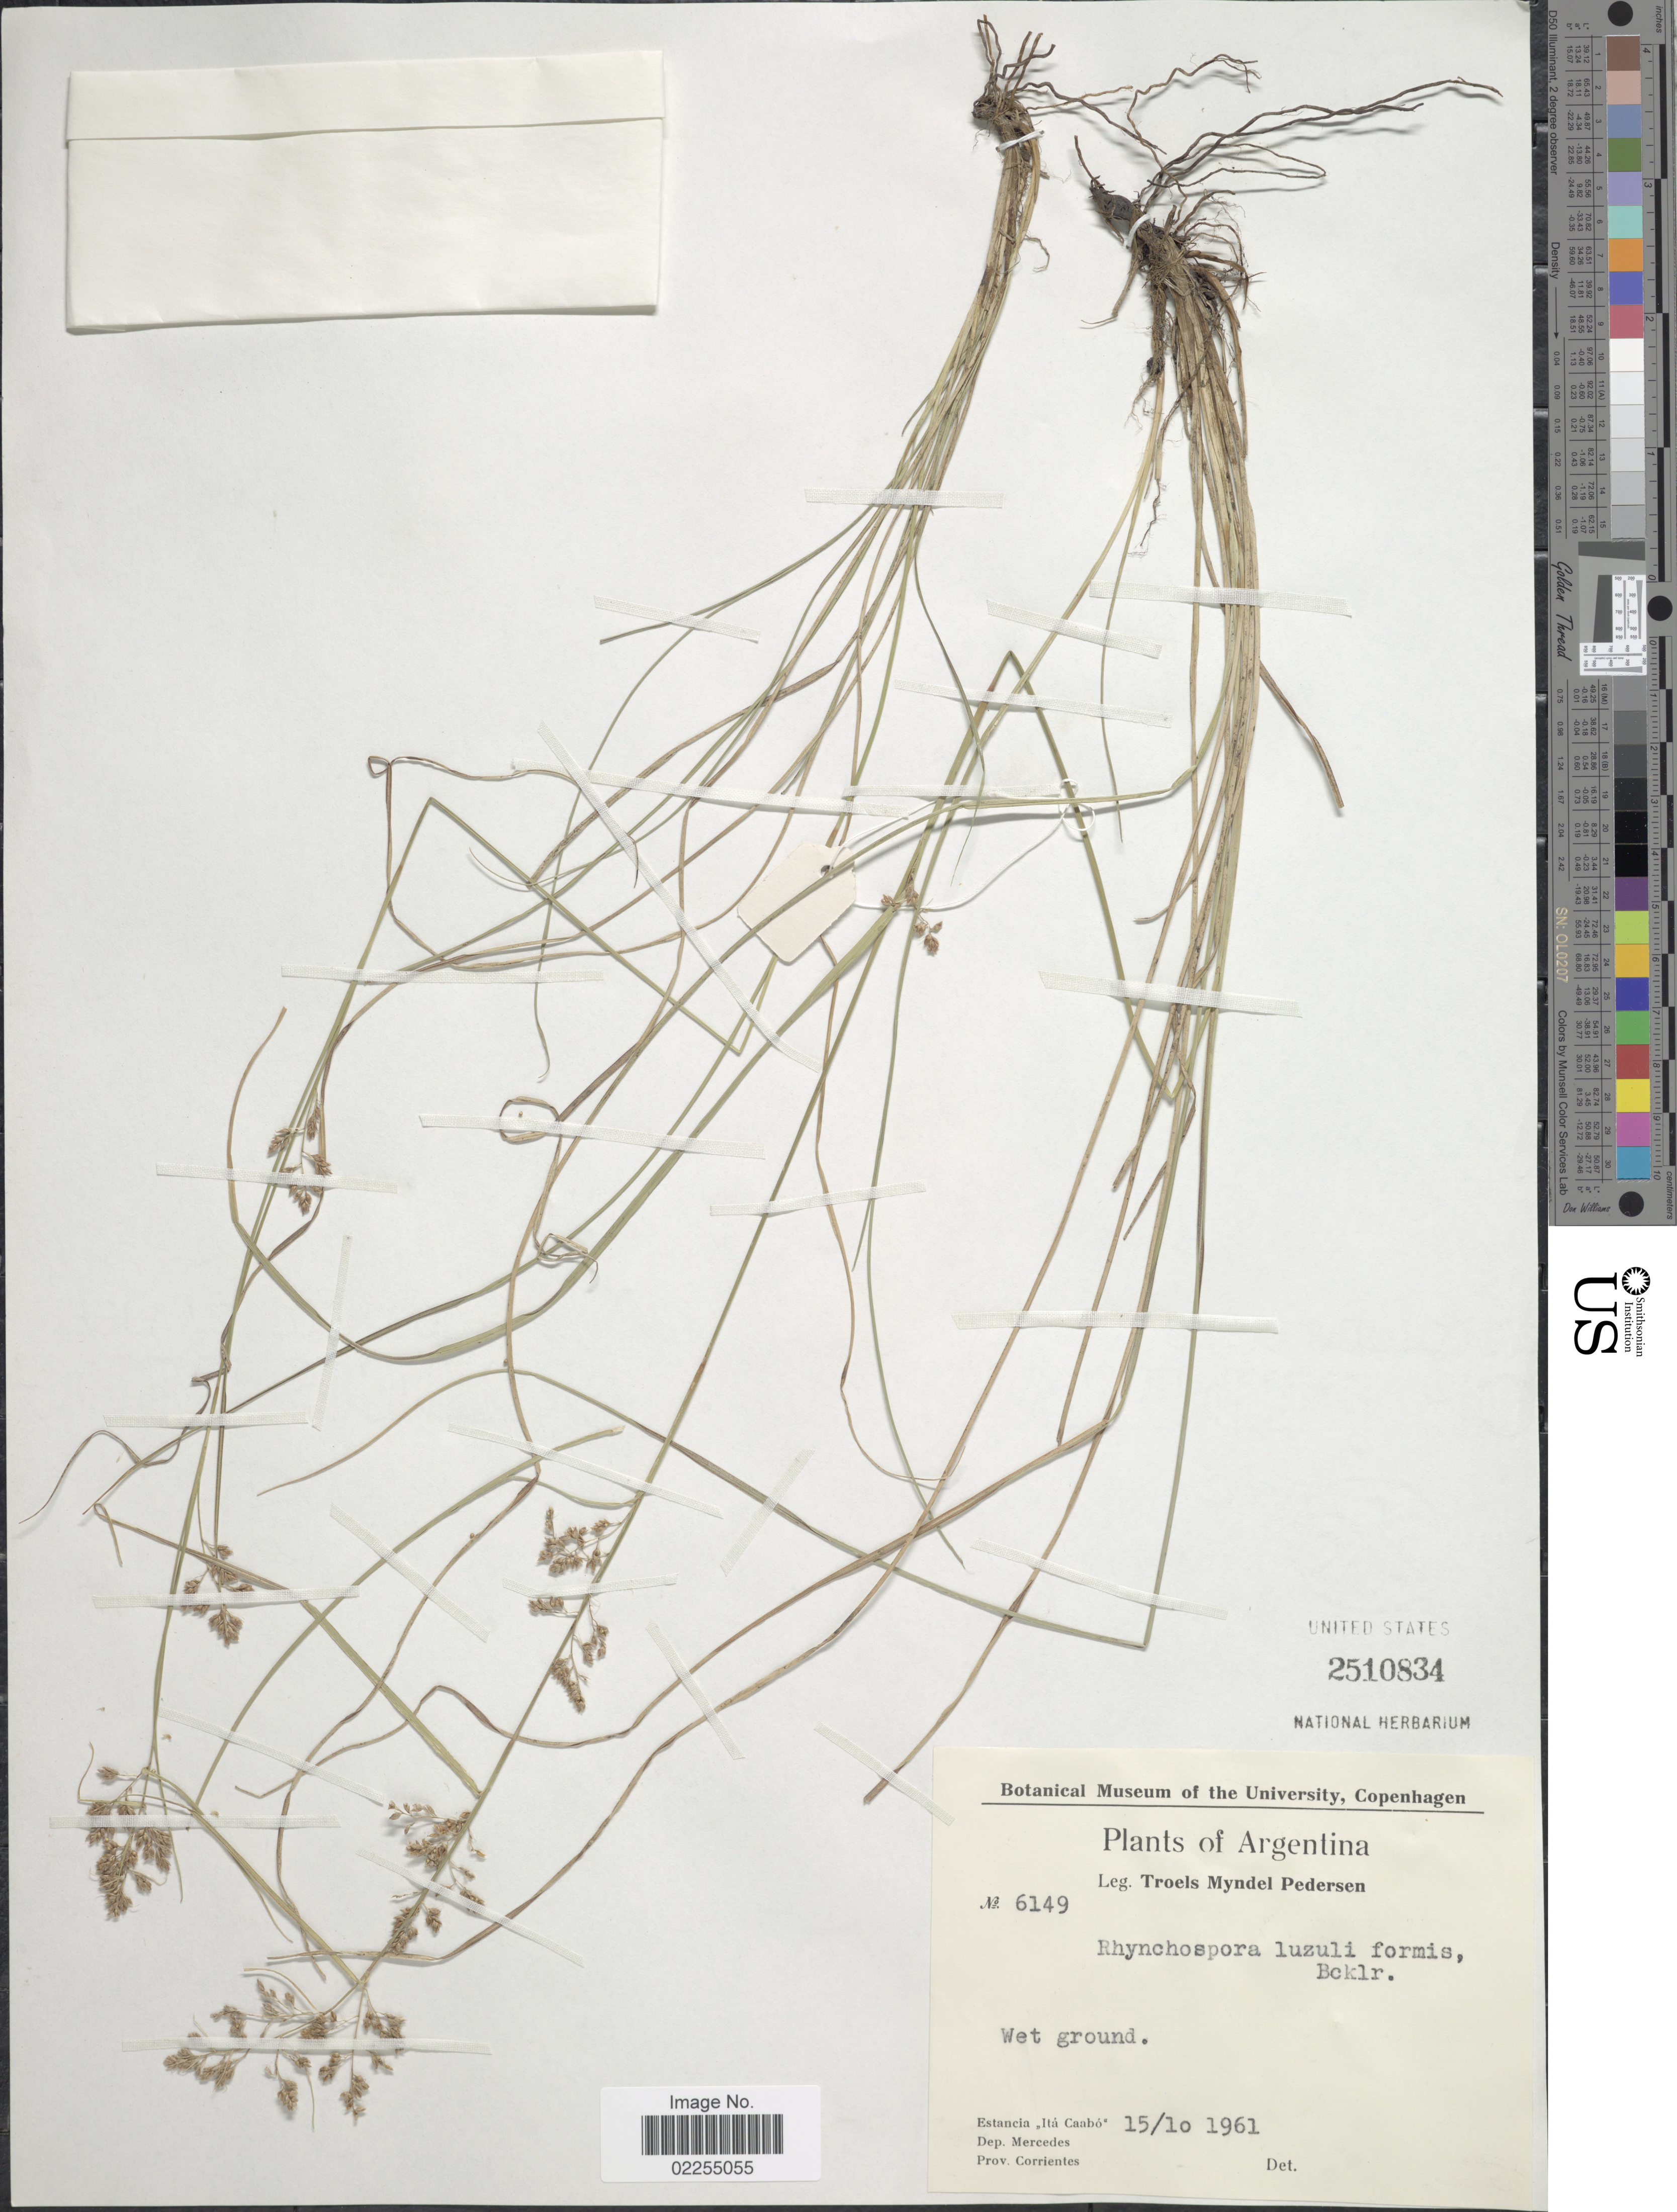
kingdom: Plantae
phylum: Tracheophyta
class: Liliopsida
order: Poales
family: Cyperaceae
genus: Rhynchospora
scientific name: Rhynchospora megapotamica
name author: (A. Spreng.) H. Pfeiff.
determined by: Filho, P. J. S. Silva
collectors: T. Pederson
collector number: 6149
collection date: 1961-10-15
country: Argentina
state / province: Corrientes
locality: Wet ground, estancia Ita Caabo. Dep. Mercedes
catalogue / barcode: US 2510834